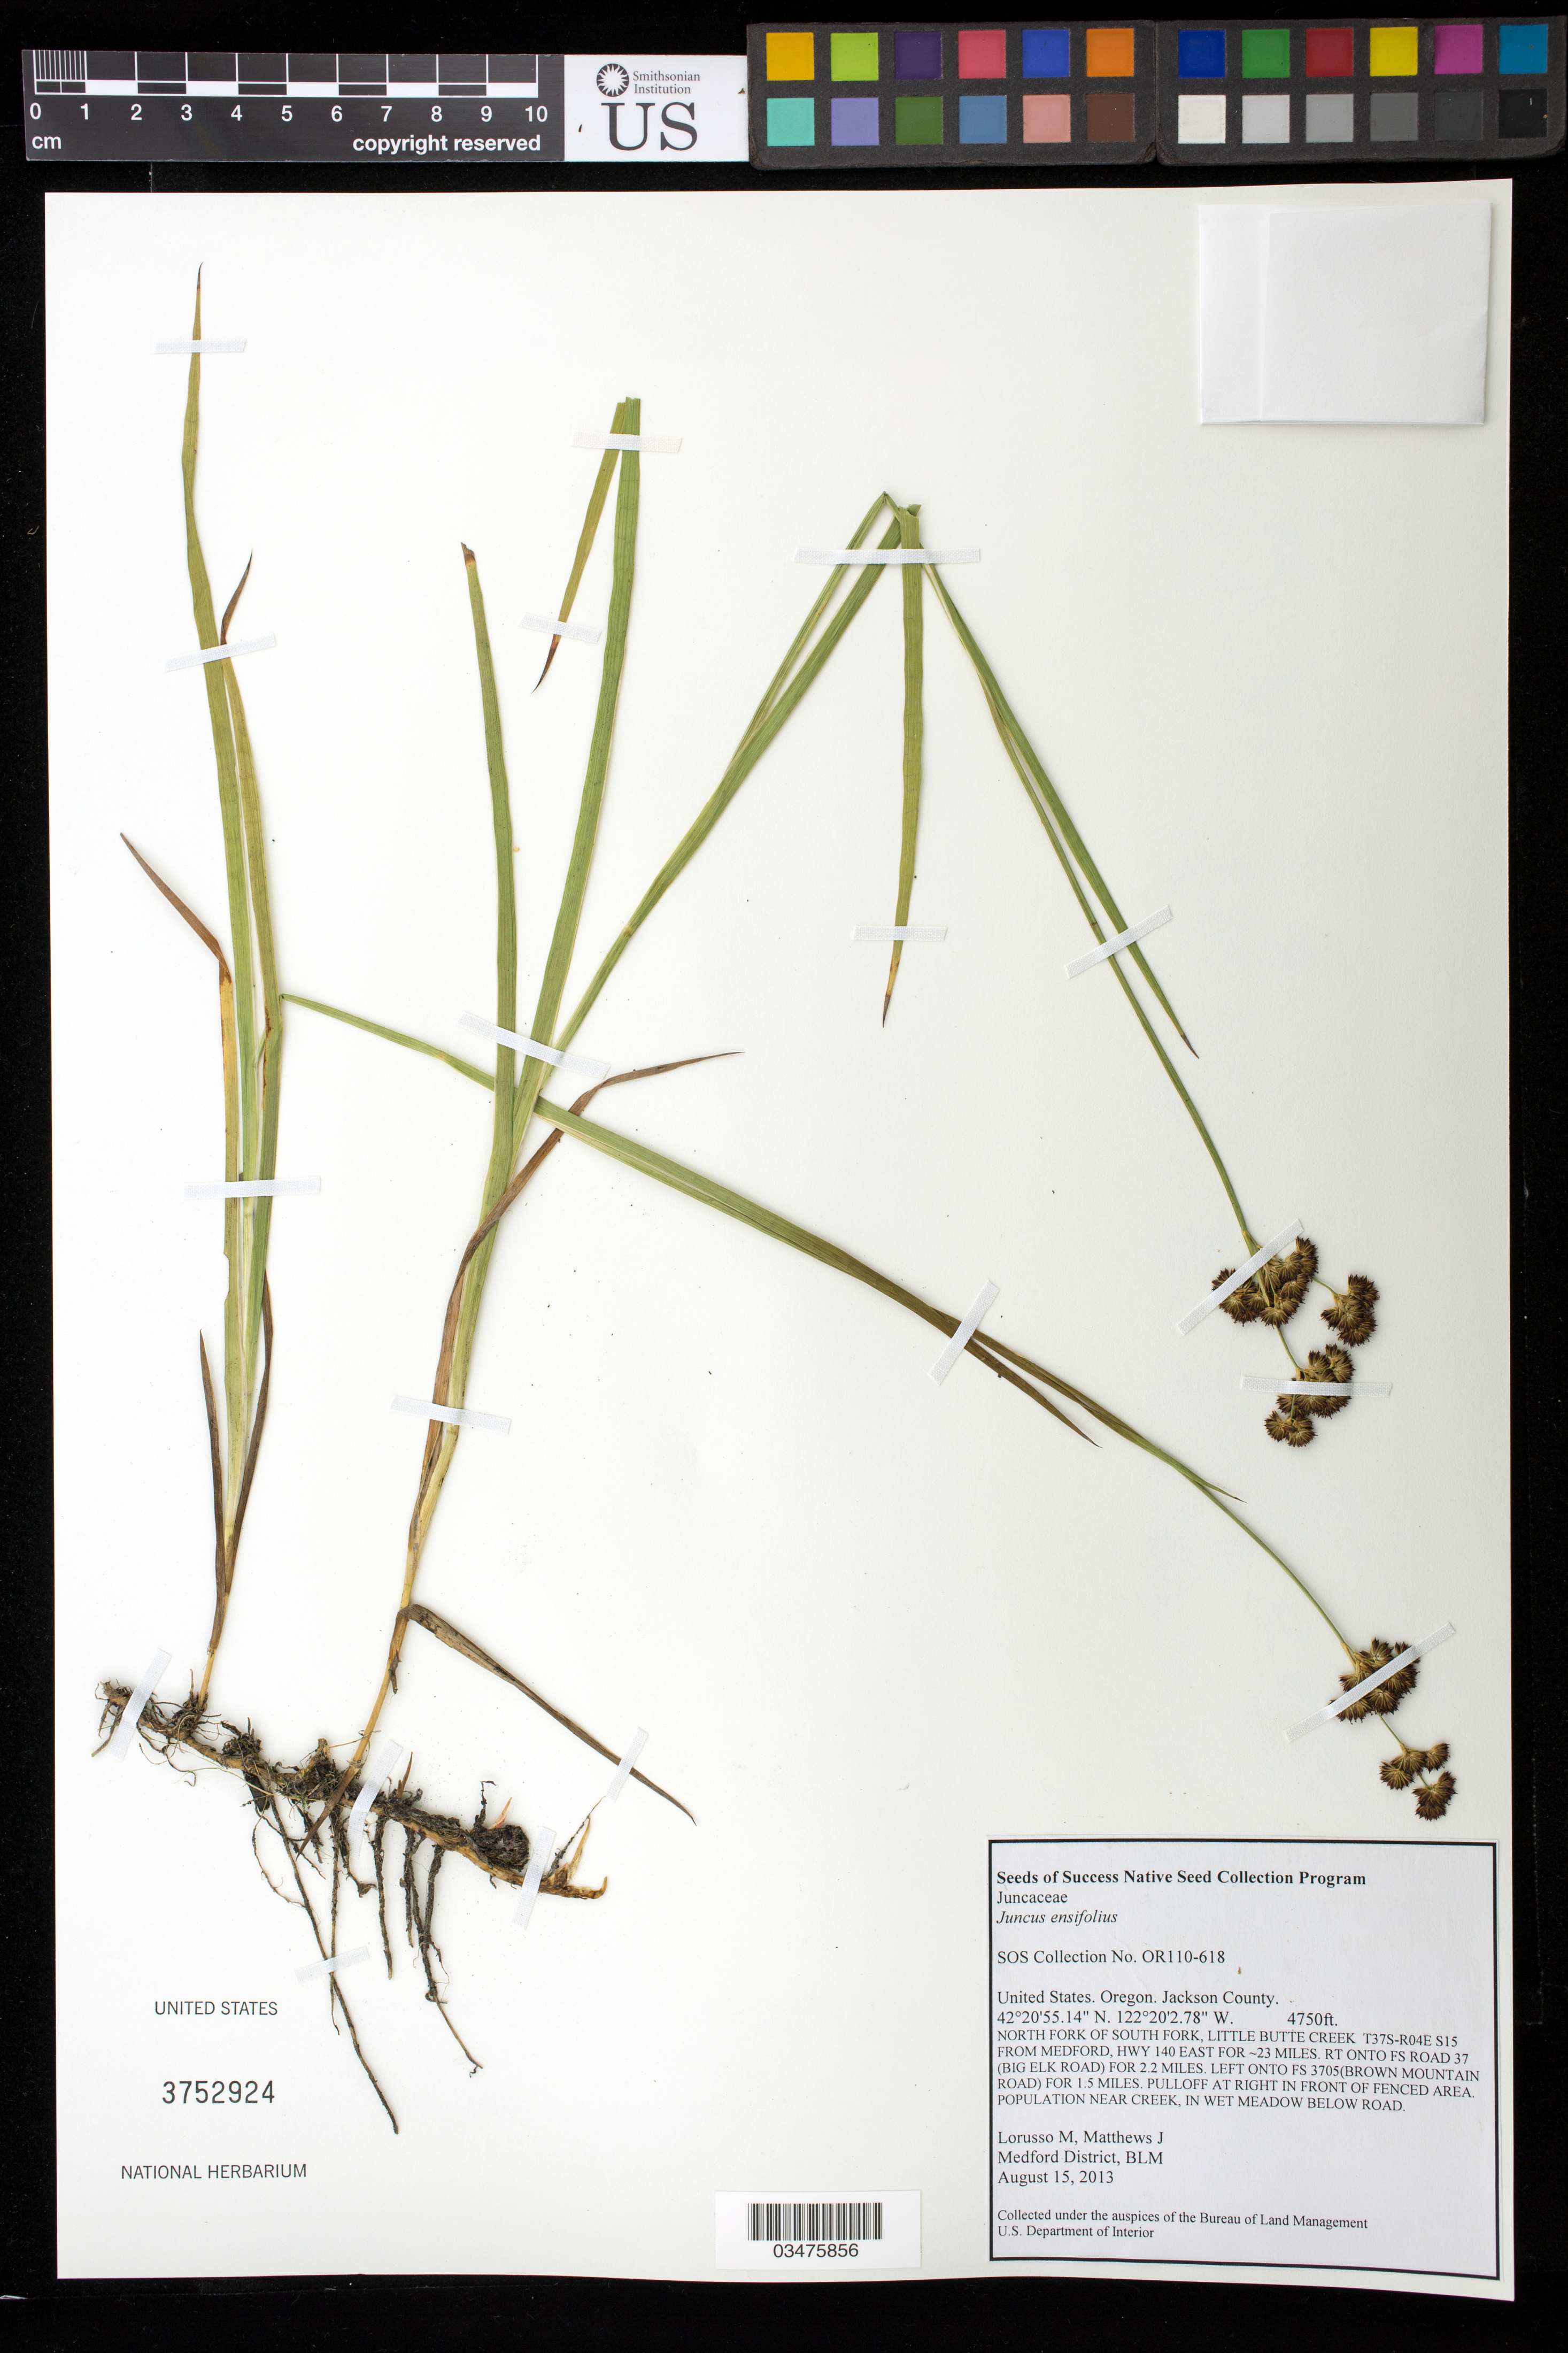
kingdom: Plantae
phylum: Tracheophyta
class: Liliopsida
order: Poales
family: Juncaceae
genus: Juncus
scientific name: Juncus ensifolius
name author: Wikstr.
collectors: M. Lorusso & J. Matthews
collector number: OR110-618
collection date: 2013-08-15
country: United States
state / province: Oregon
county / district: Jackson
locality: North Fork of South Fork, Little Butte Creek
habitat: Wet medow below road.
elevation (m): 1448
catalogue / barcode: US 3752924